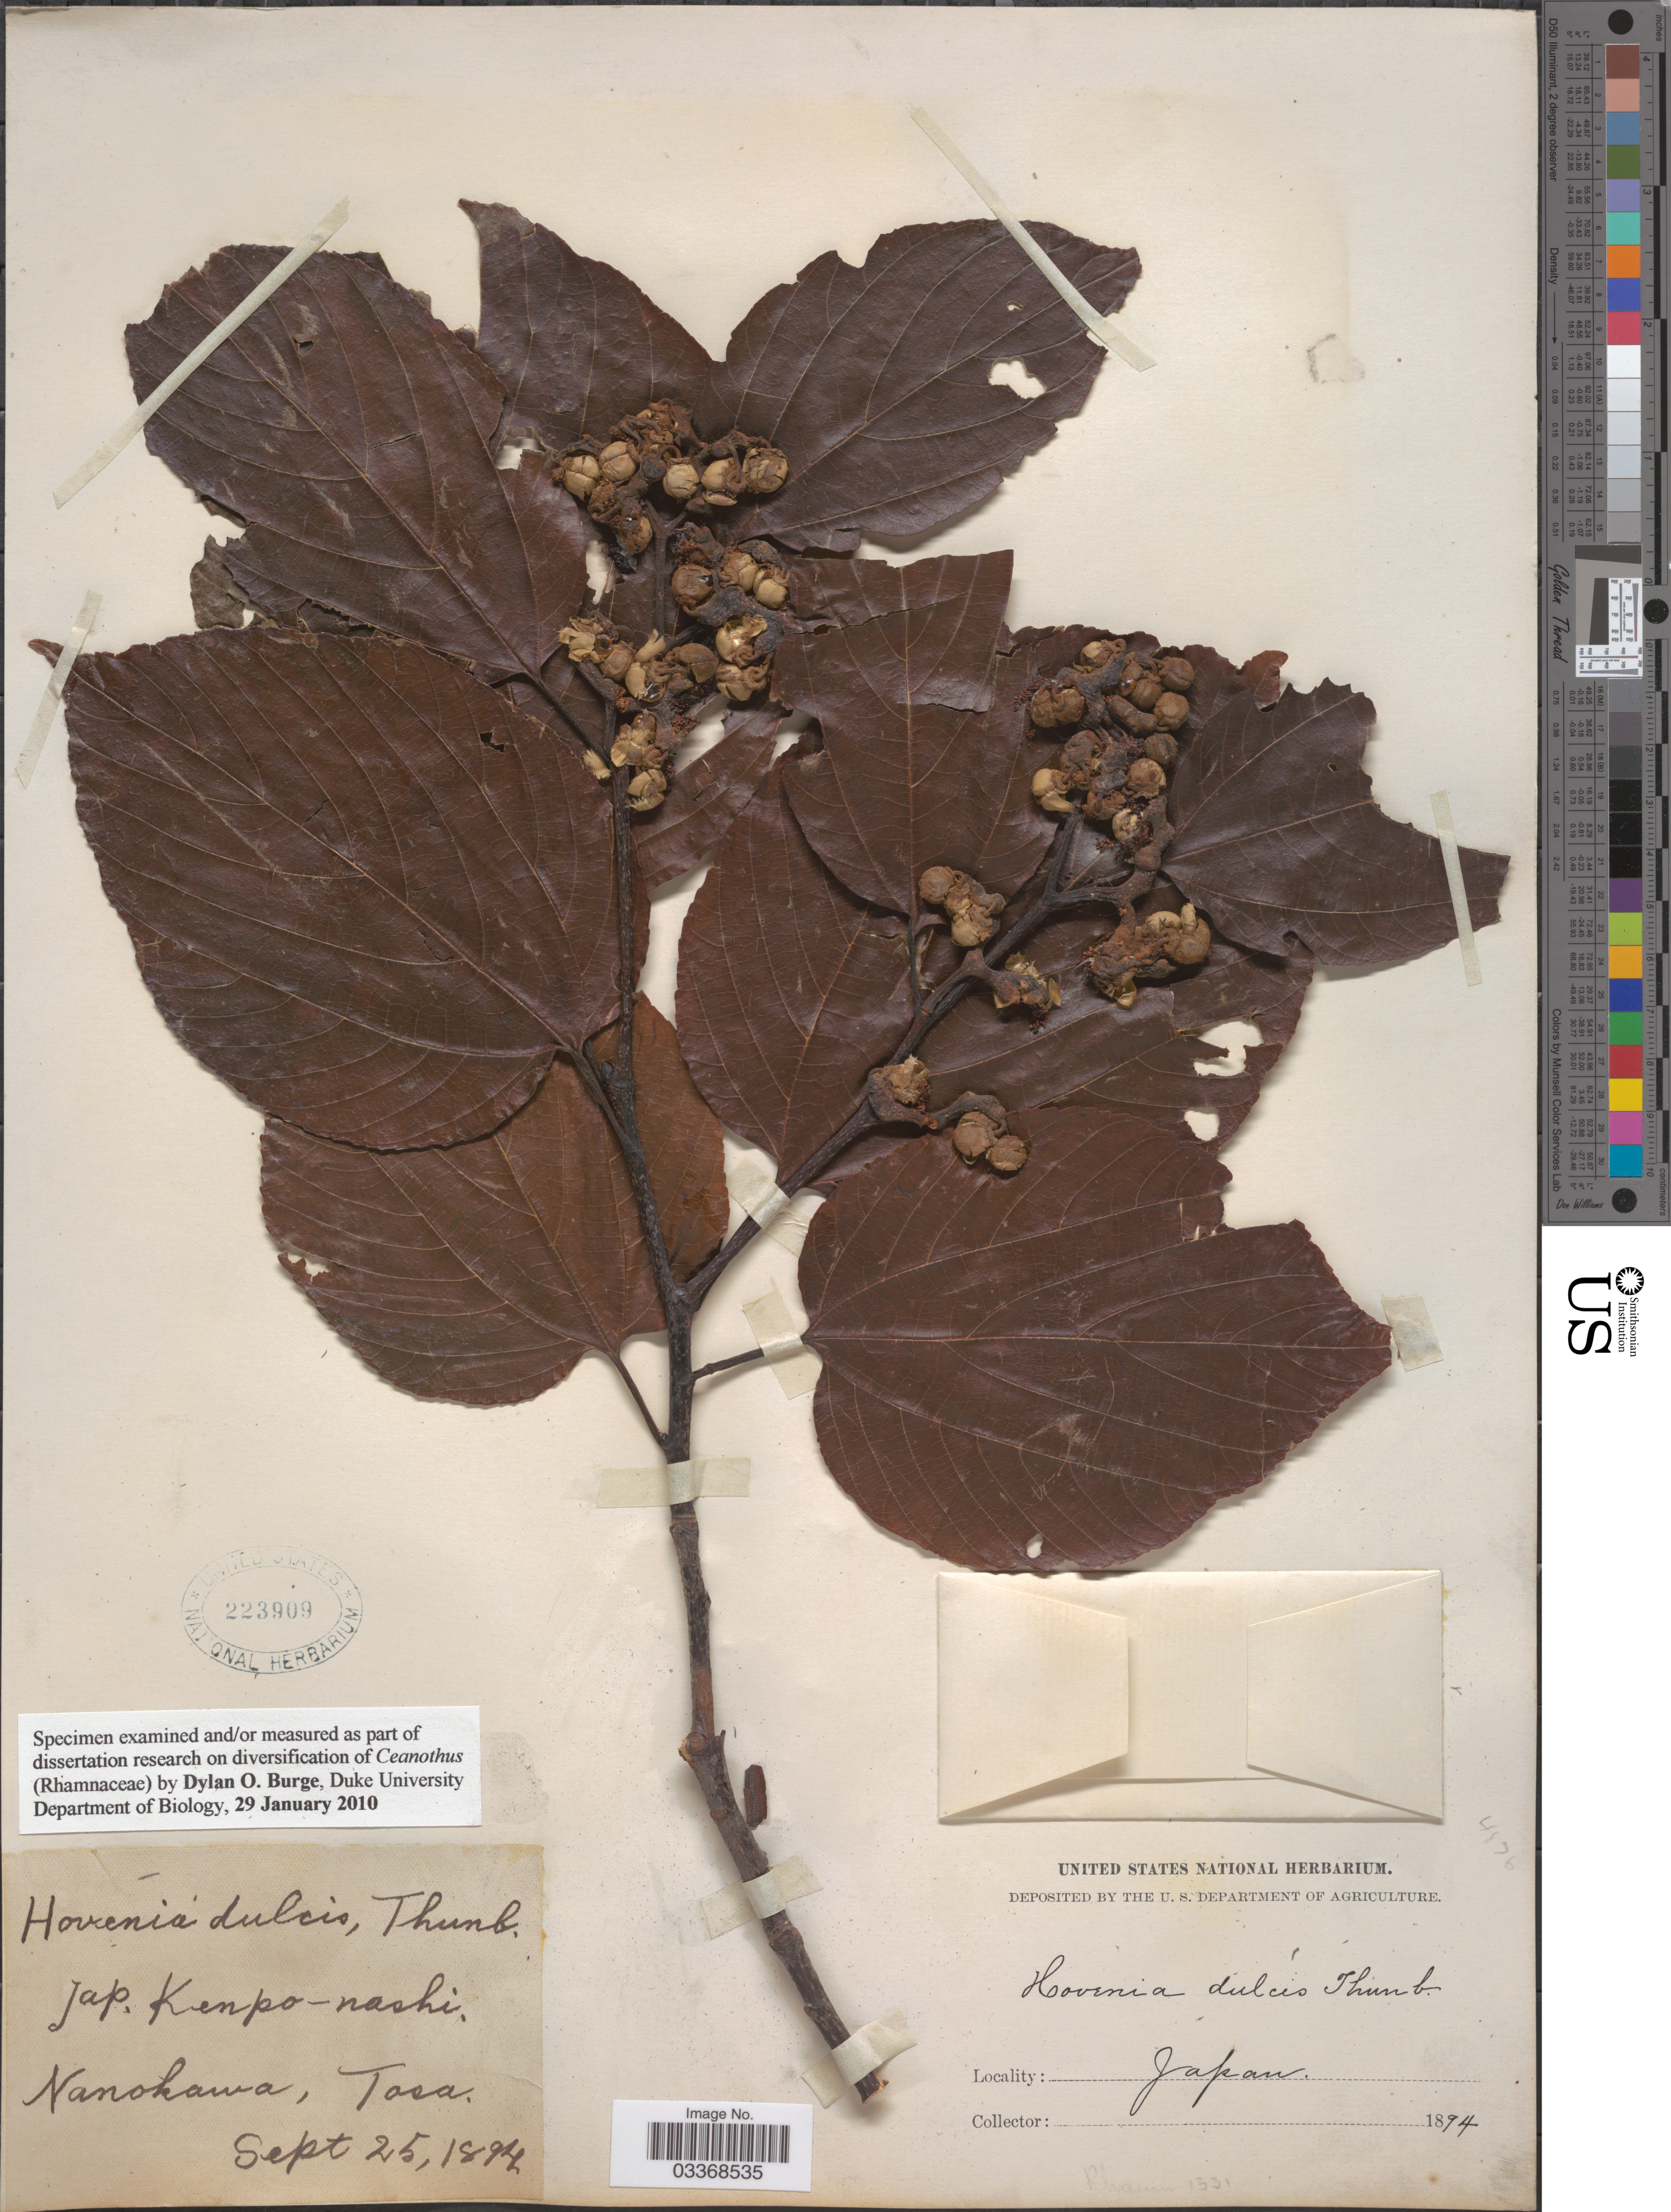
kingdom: Plantae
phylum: Tracheophyta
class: Magnoliopsida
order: Rosales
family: Rhamnaceae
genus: Hovenia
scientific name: Hovenia dulcis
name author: Thunb.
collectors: ex herb. United States National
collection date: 1894-09-26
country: Japan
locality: Nanokawa, Tosa.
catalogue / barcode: US 223909